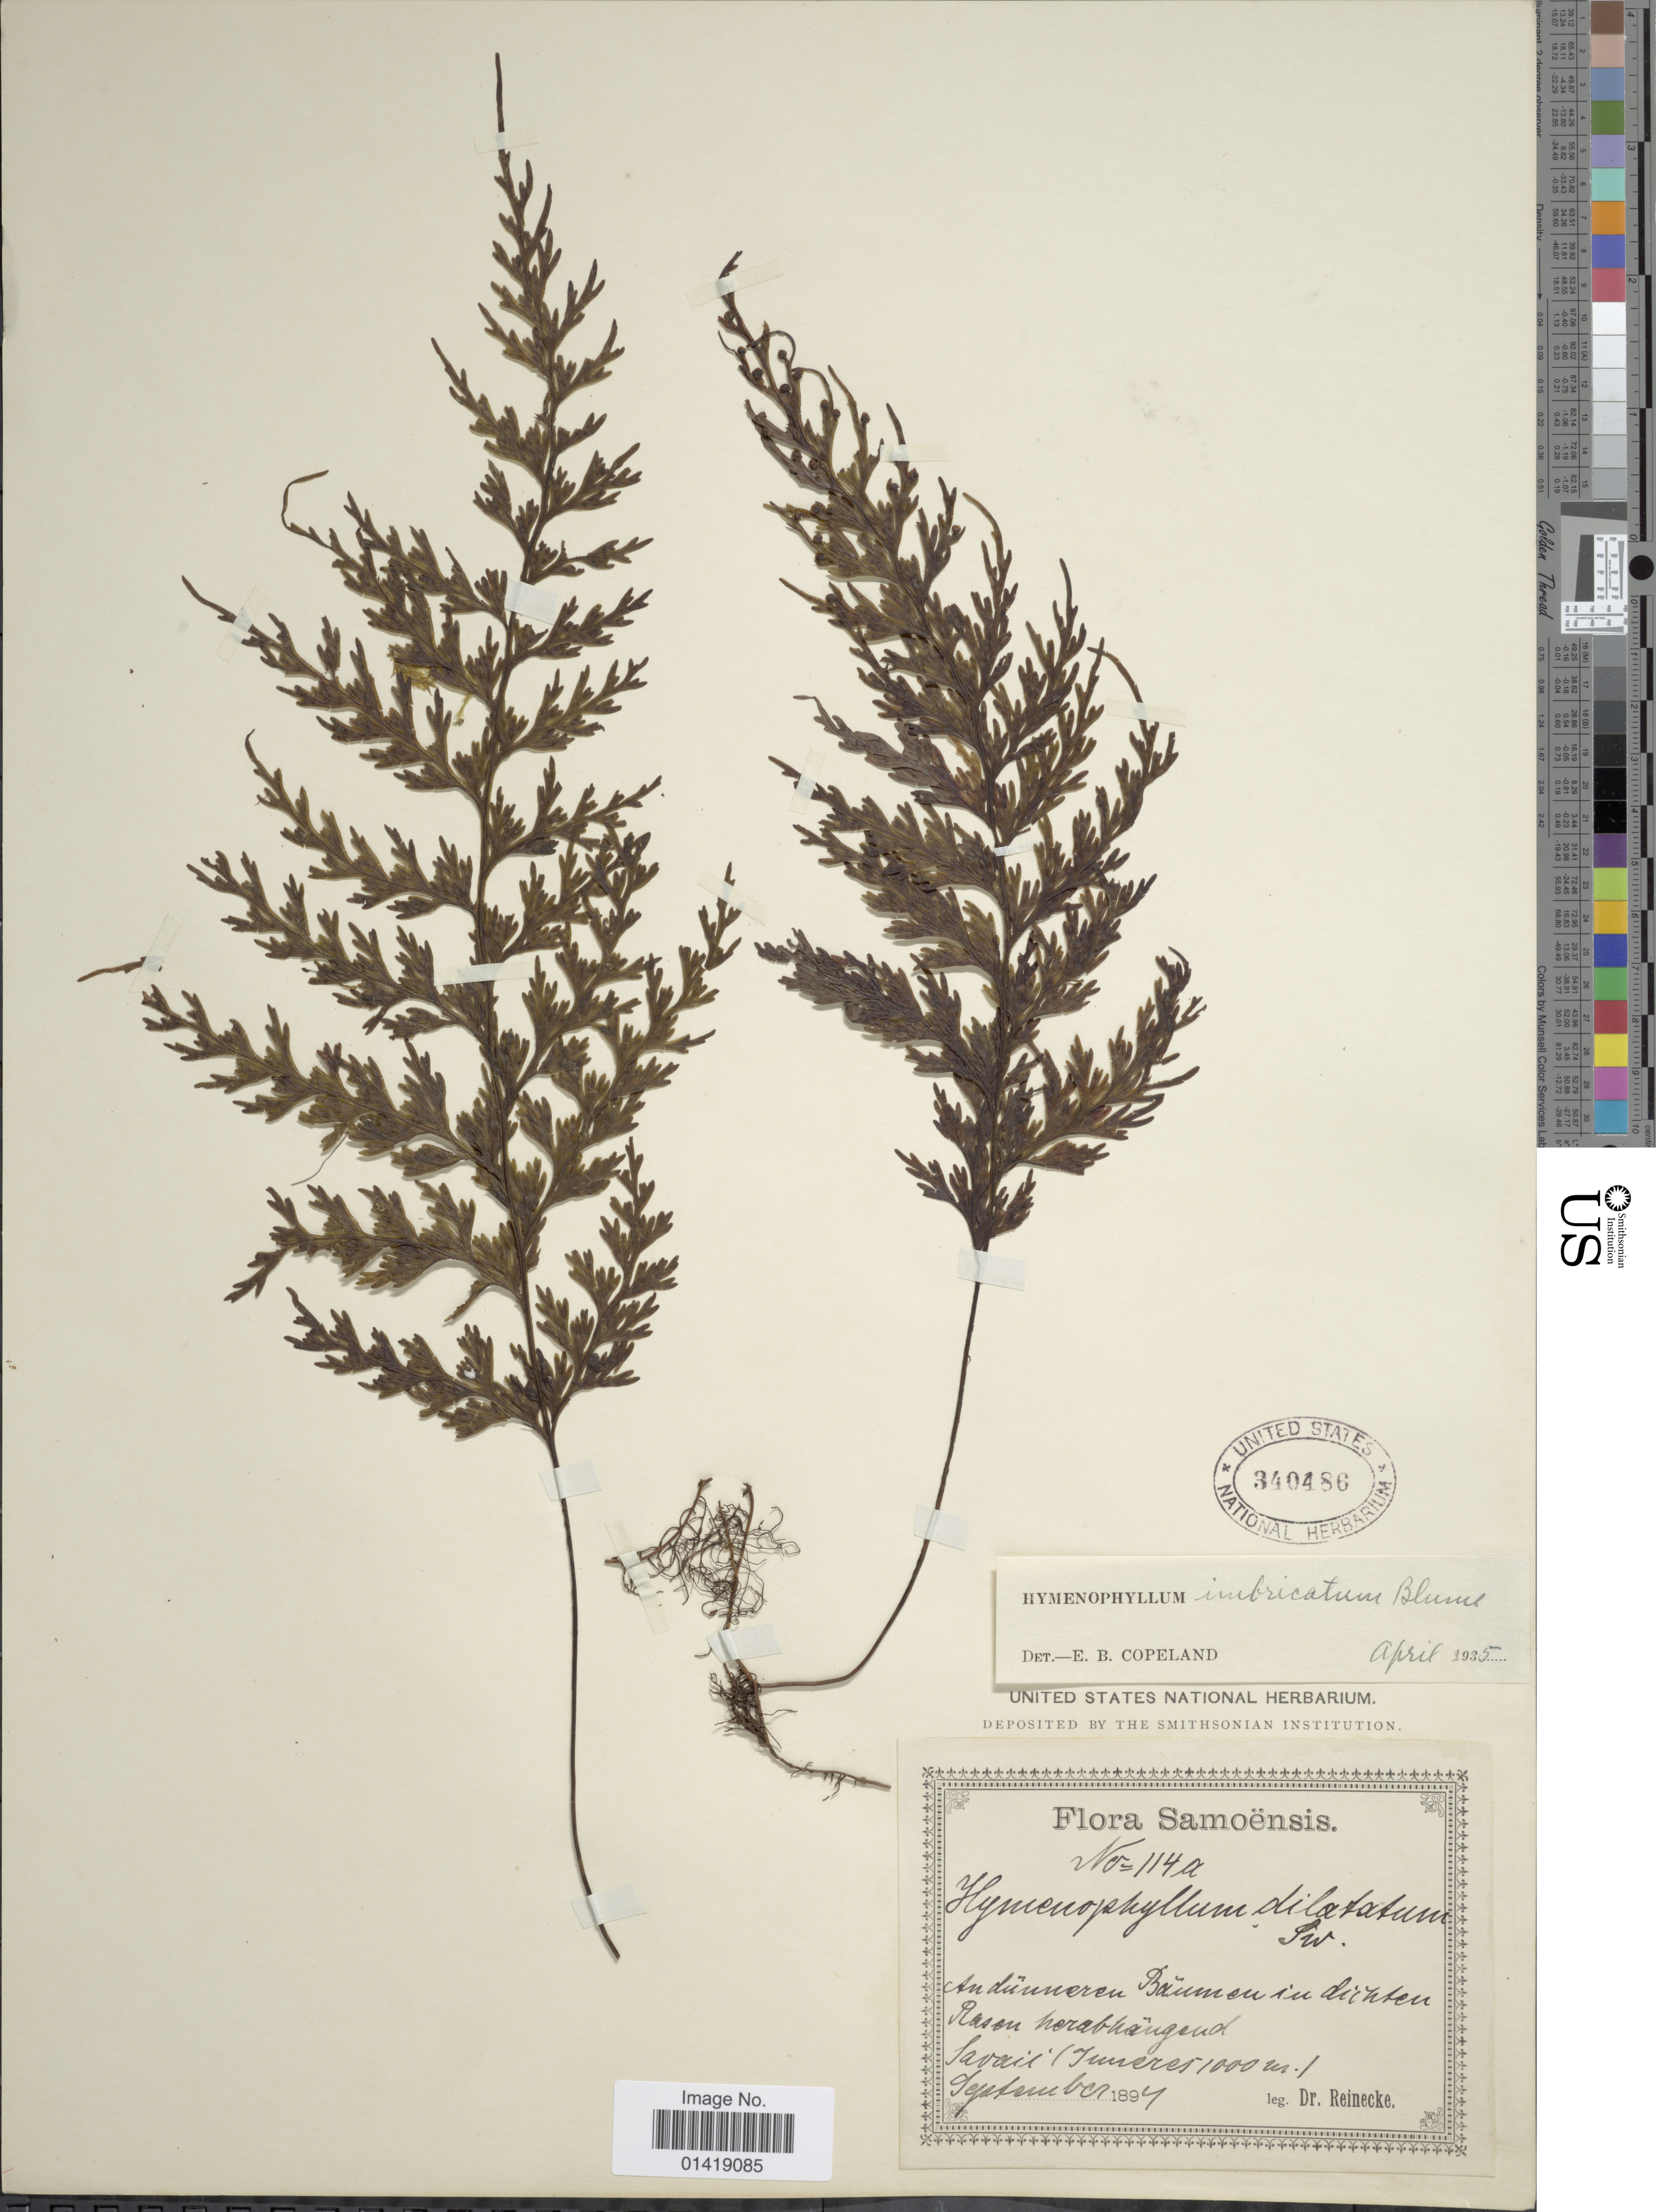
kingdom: Plantae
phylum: Tracheophyta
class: Polypodiopsida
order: Hymenophyllales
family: Hymenophyllaceae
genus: Hymenophyllum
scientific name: Hymenophyllum imbricatum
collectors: -- Reinecke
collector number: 114a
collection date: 1894-09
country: Samoa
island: Savai'i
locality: An duineren Baumern in dichten Rasen narabhaigaud Savaii tumeres [interpreted]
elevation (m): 1000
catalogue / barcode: US 340486